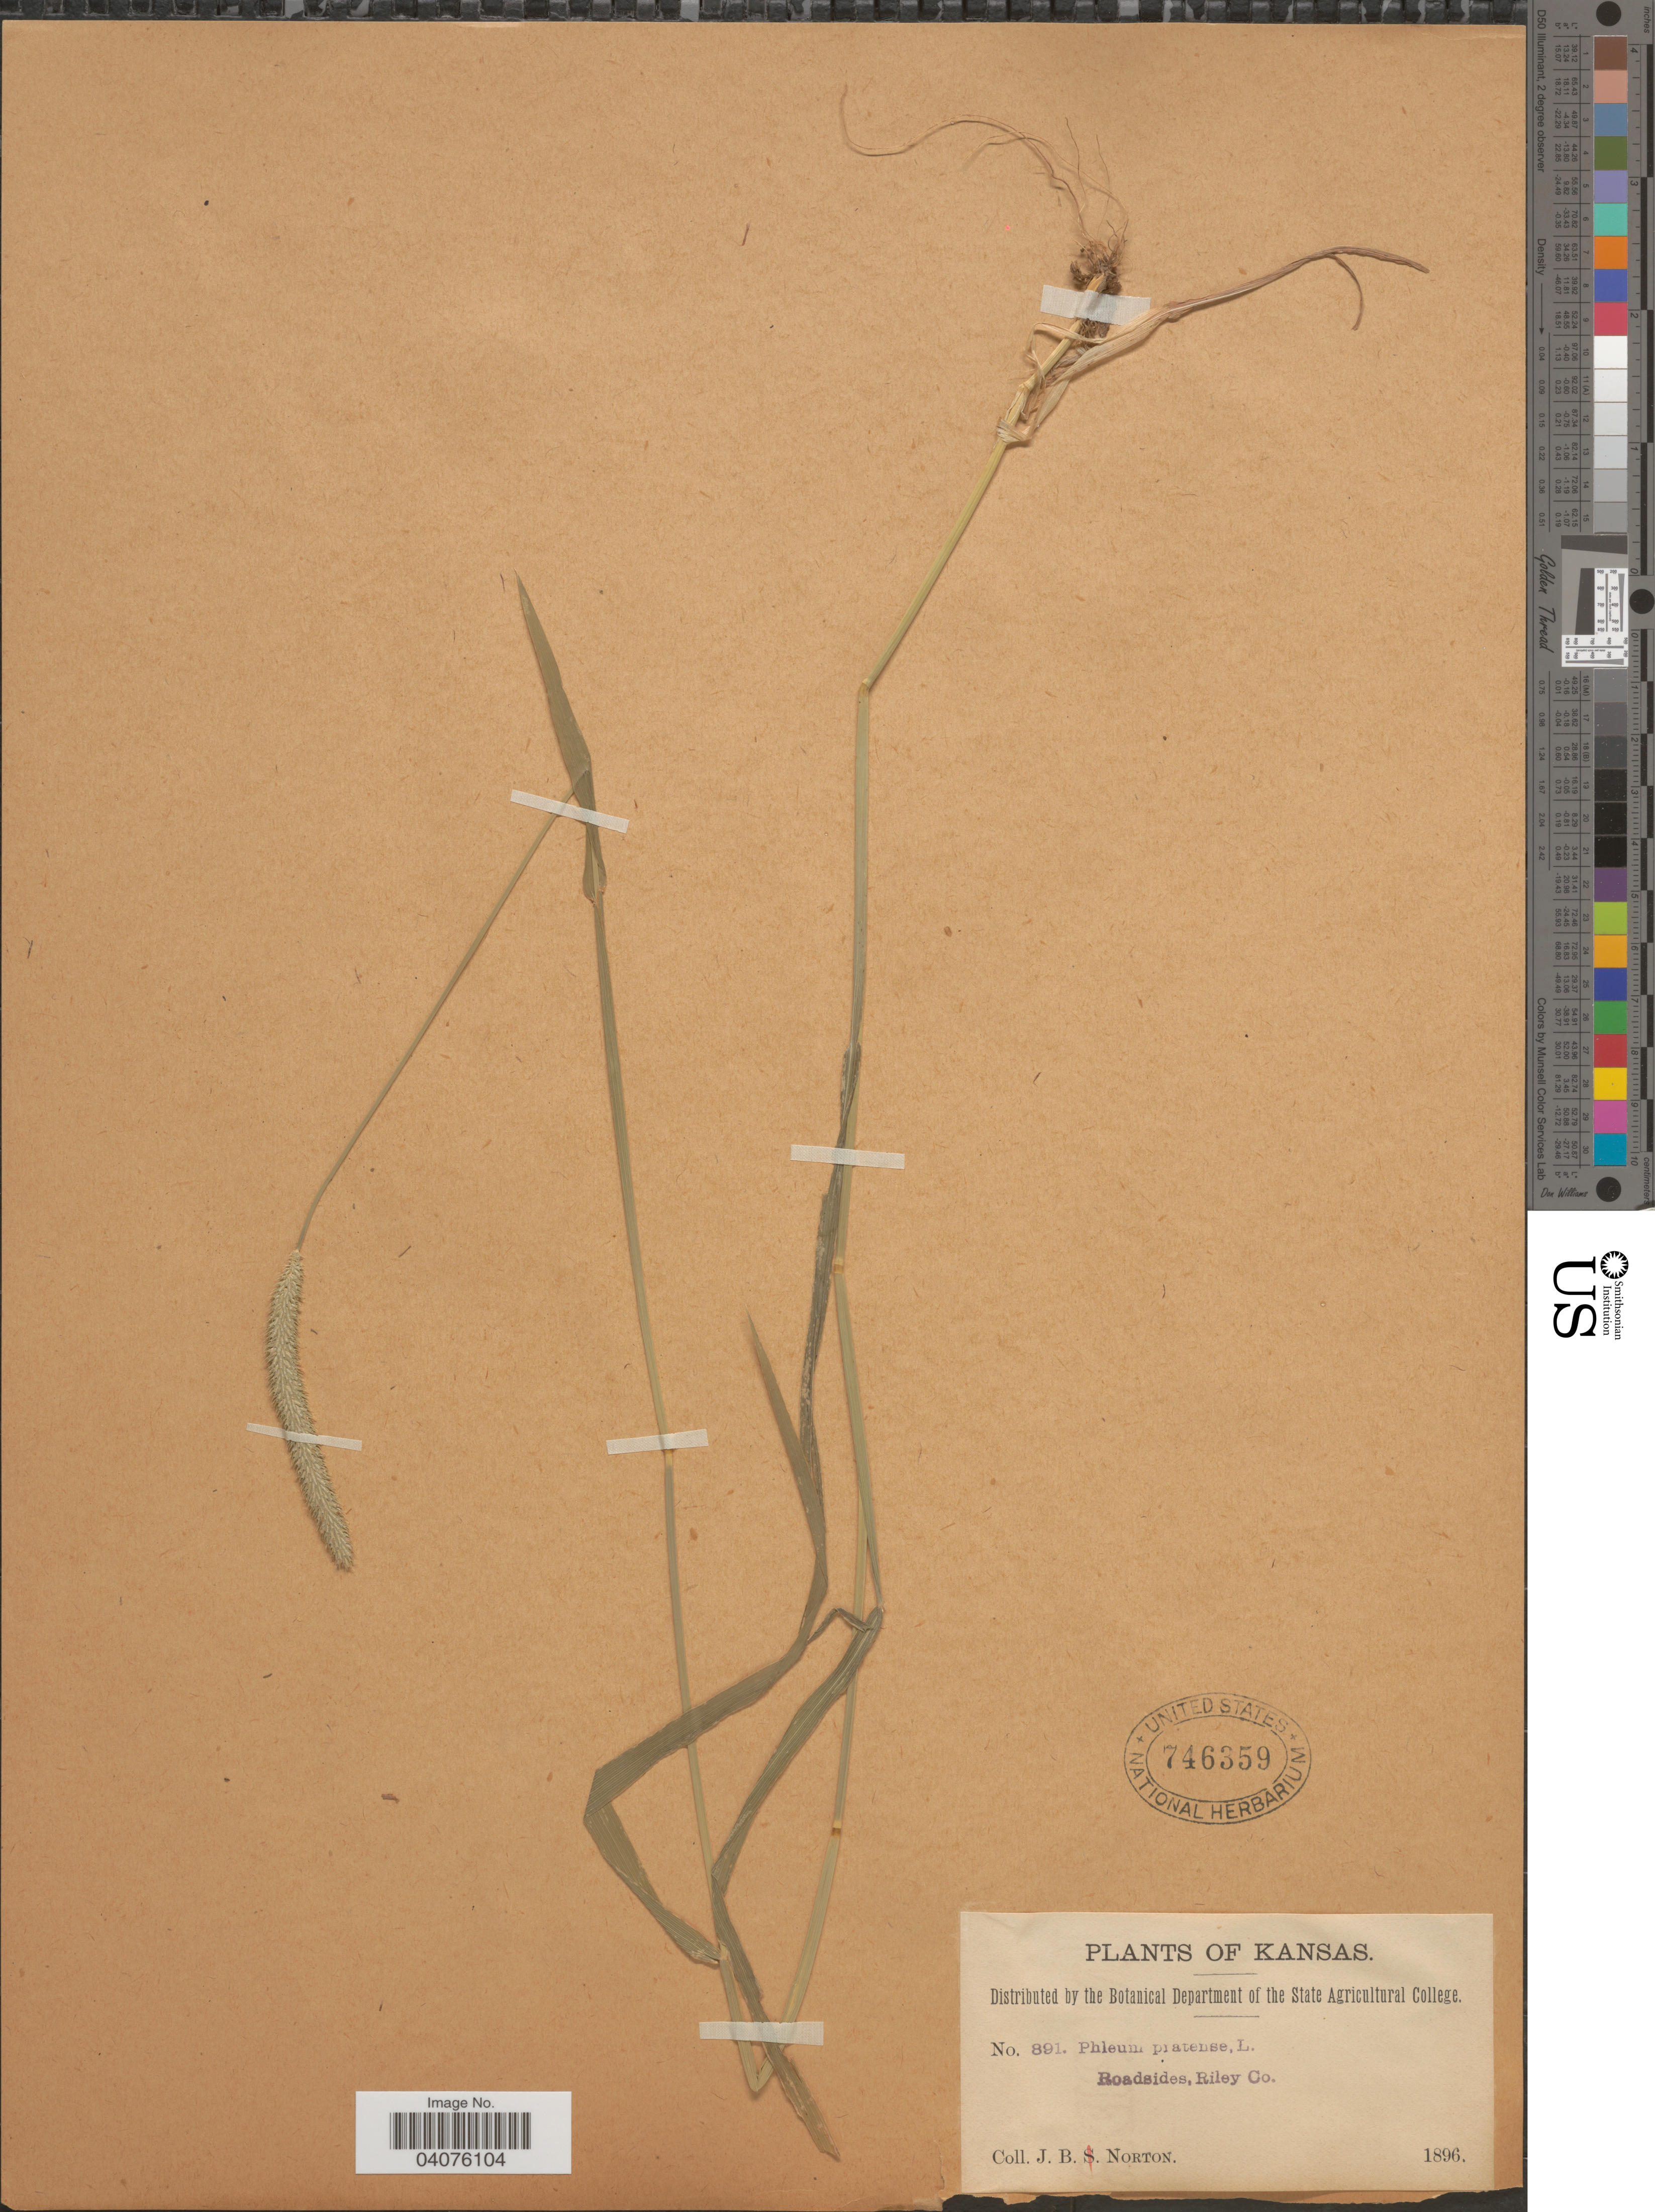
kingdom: Plantae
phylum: Tracheophyta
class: Liliopsida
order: Poales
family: Poaceae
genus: Phleum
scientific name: Phleum pratense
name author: L.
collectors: J. B. Norton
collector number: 891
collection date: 1896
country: United States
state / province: Kansas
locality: Roadsides, Riley Co.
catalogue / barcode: US 746359